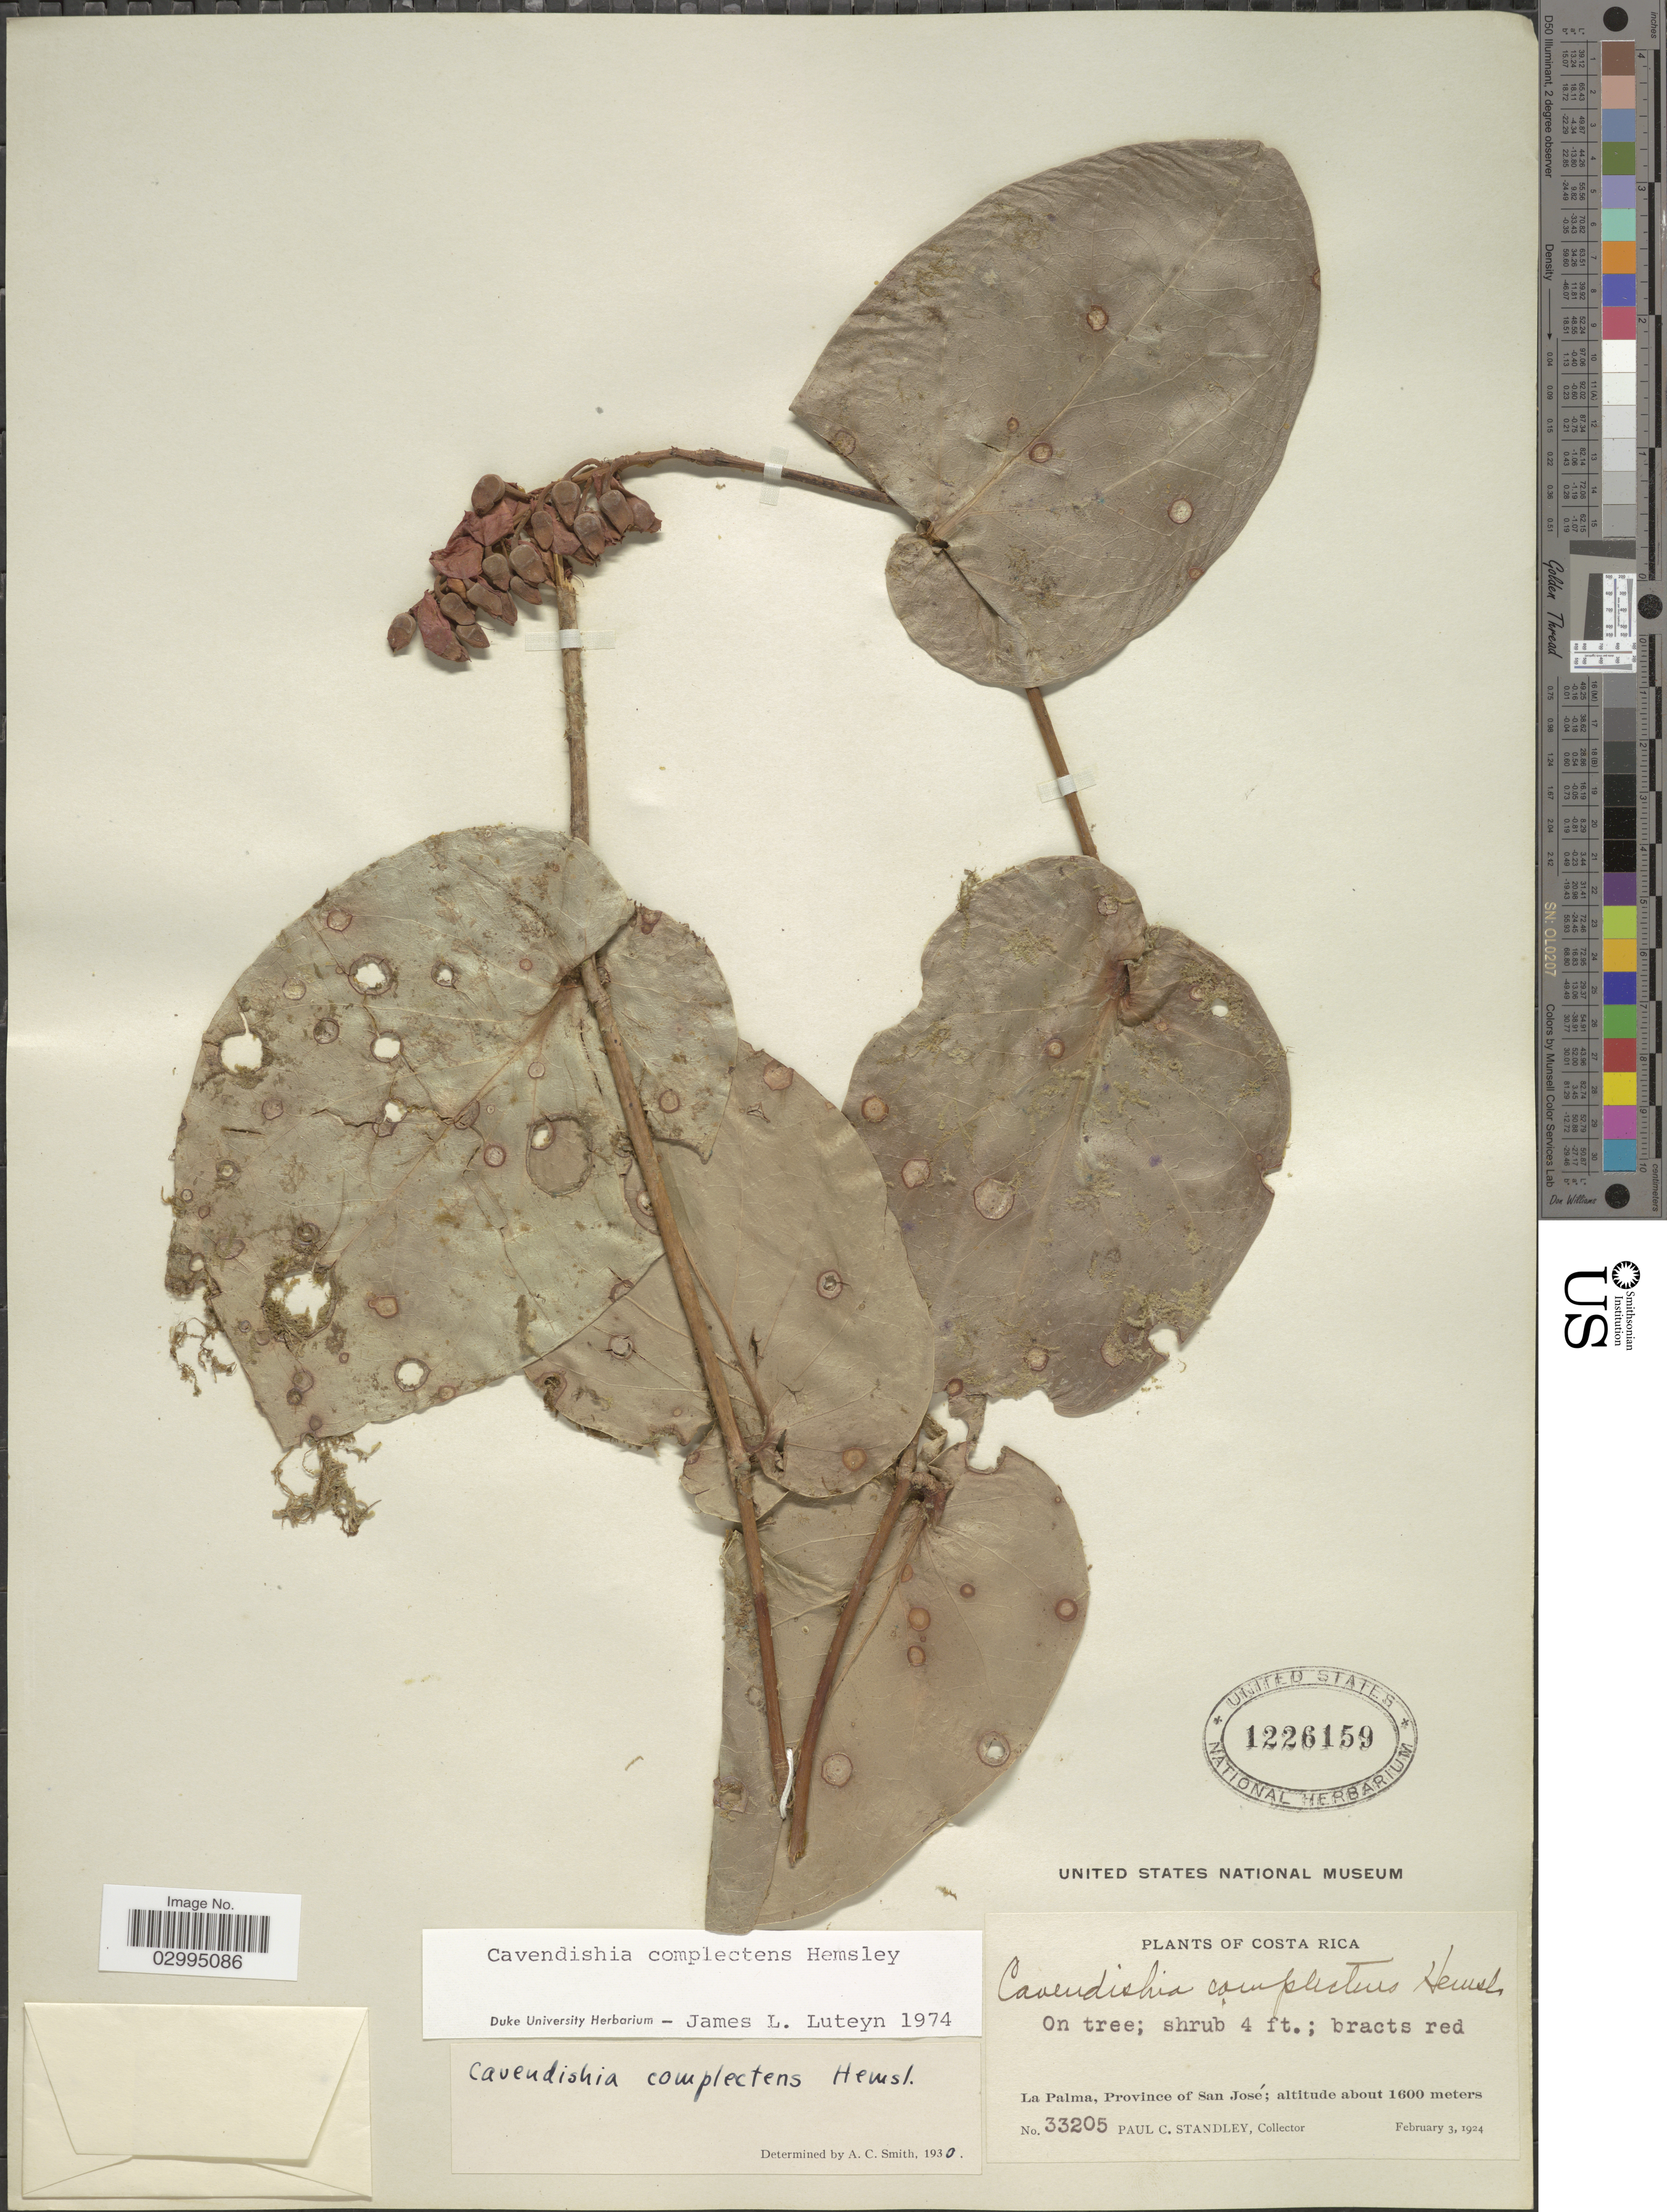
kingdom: Plantae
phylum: Tracheophyta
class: Magnoliopsida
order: Ericales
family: Ericaceae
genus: Cavendishia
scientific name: Cavendishia complectens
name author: Hemsl.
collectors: P. C. Standley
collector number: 33205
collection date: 1924-02-03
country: Costa Rica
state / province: San José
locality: La Palma, Province of San José.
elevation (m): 1600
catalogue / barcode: US 1226159